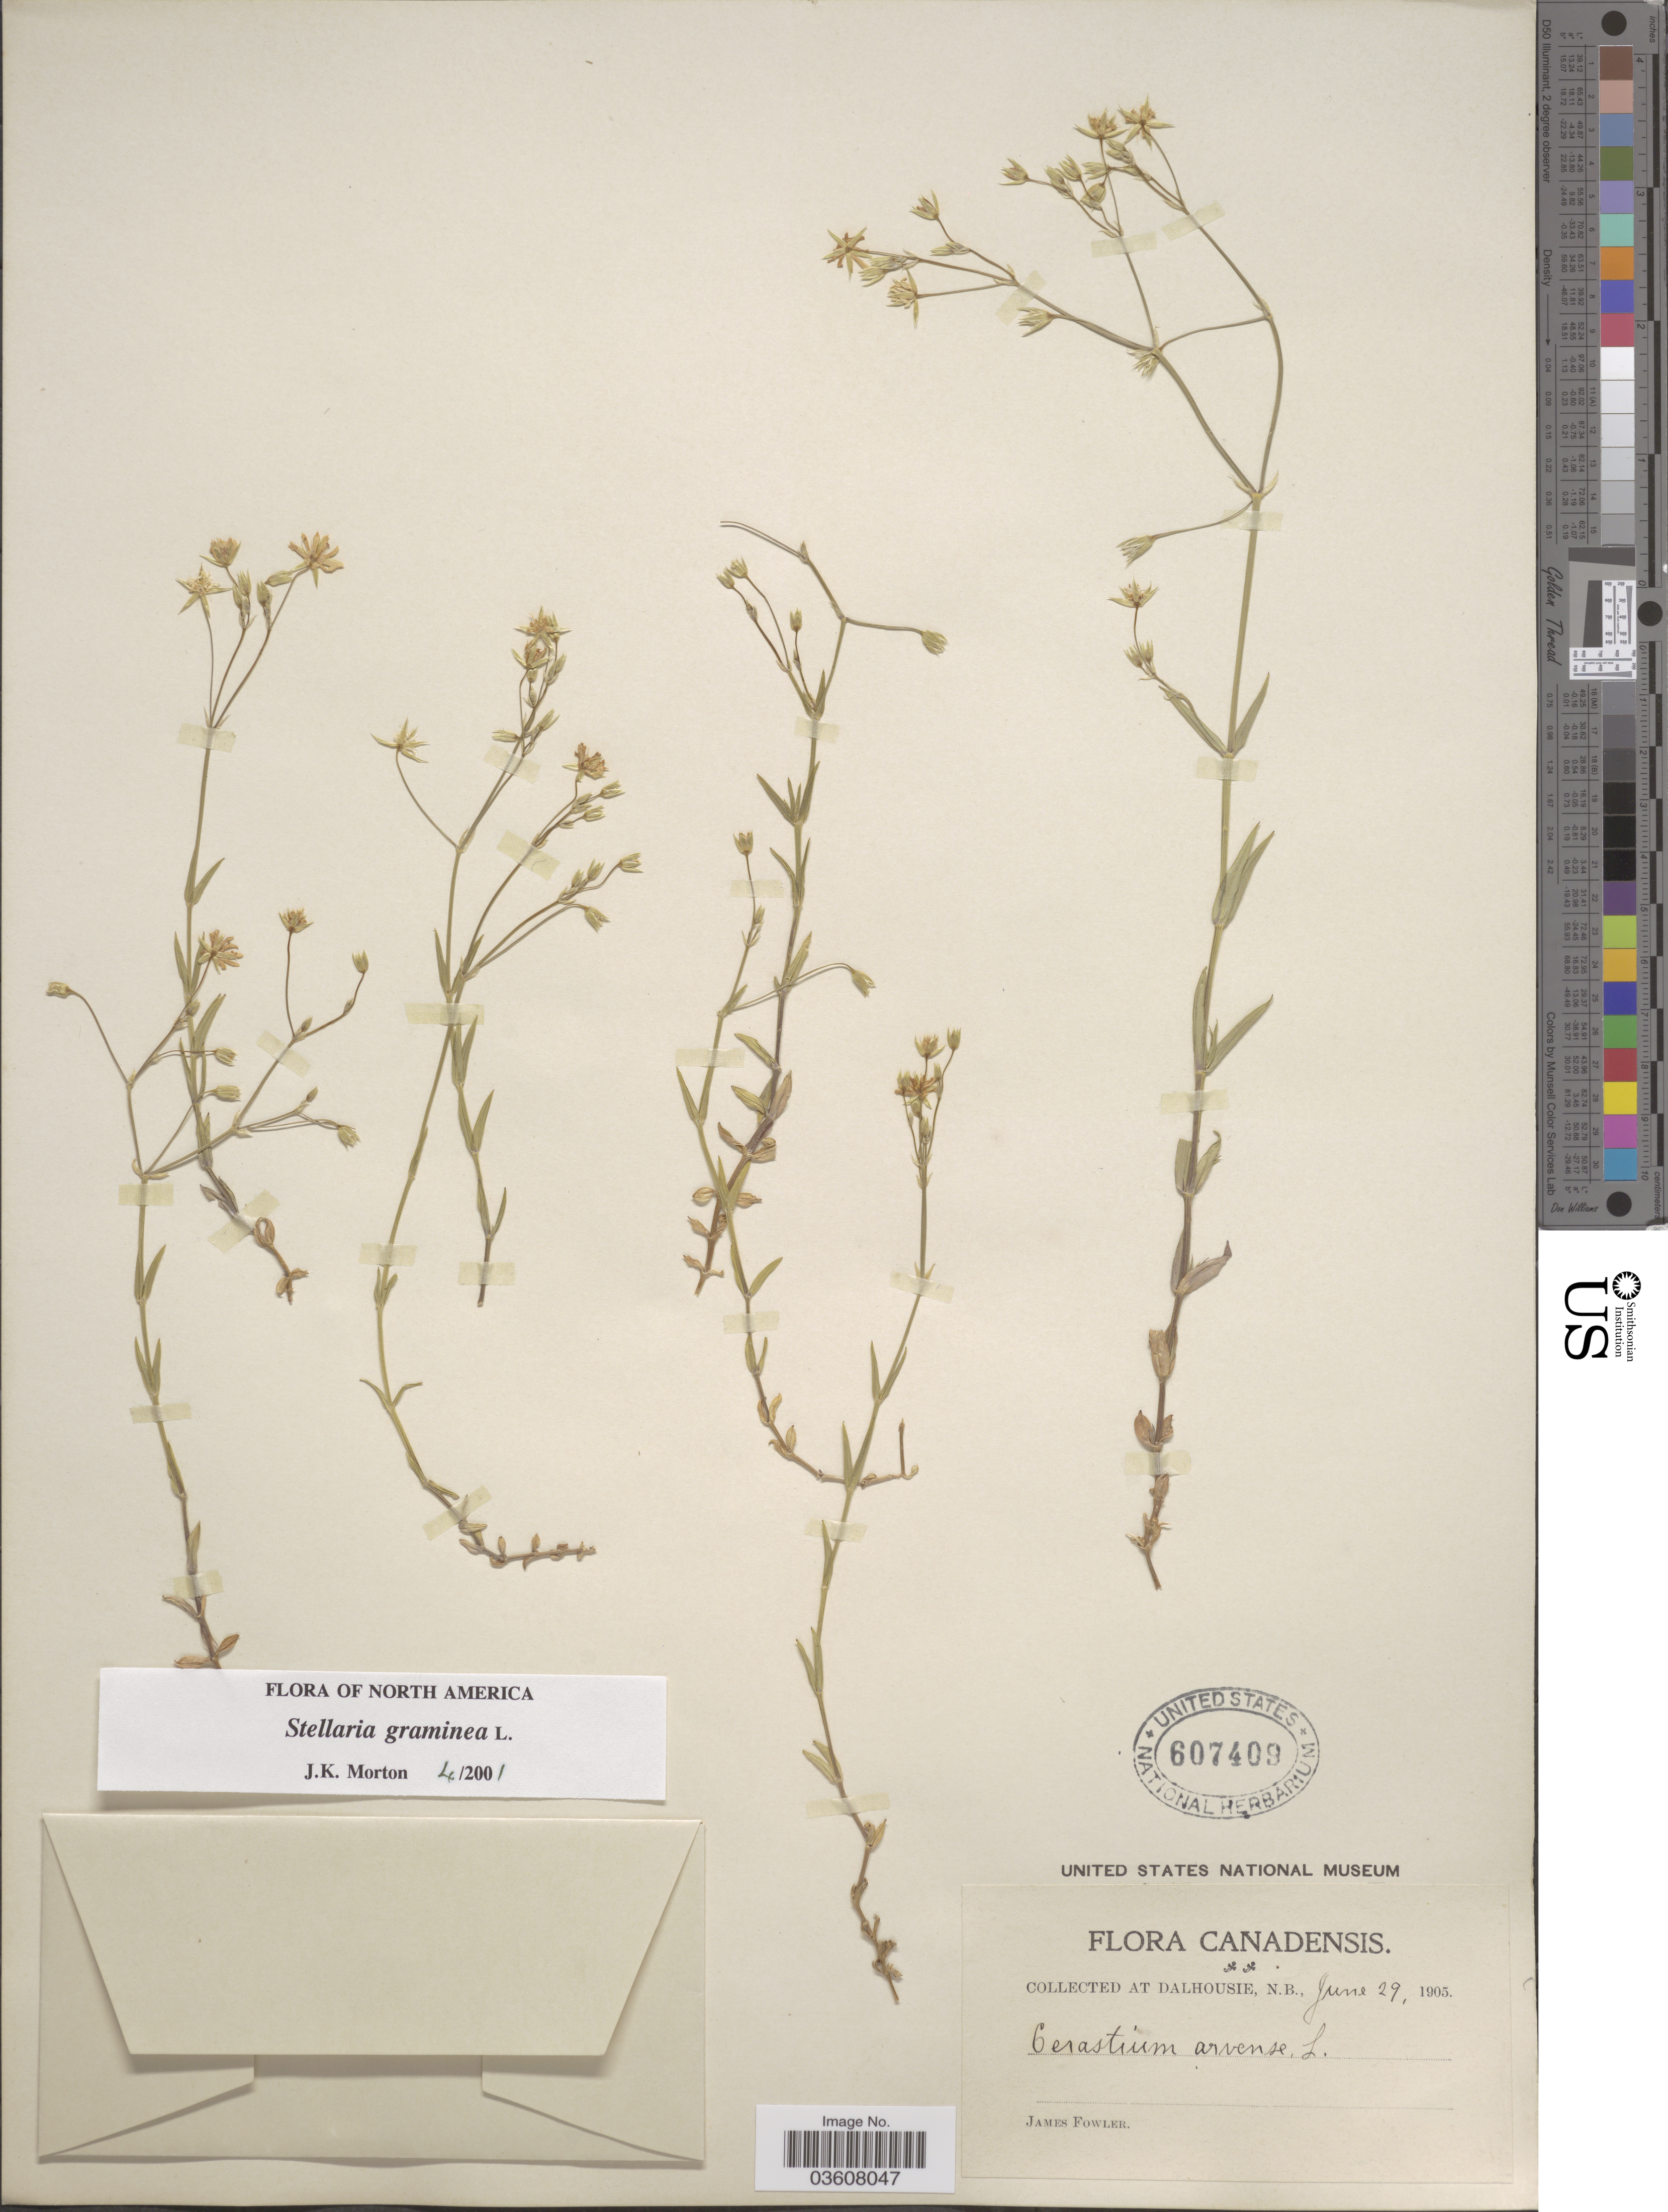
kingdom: Plantae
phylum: Tracheophyta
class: Magnoliopsida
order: Caryophyllales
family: Caryophyllaceae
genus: Stellaria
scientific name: Stellaria graminea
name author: L.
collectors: J. P. Fowler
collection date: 1905-06-29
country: Canada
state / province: New Brunswick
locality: Dalhousie.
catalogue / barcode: US 607409